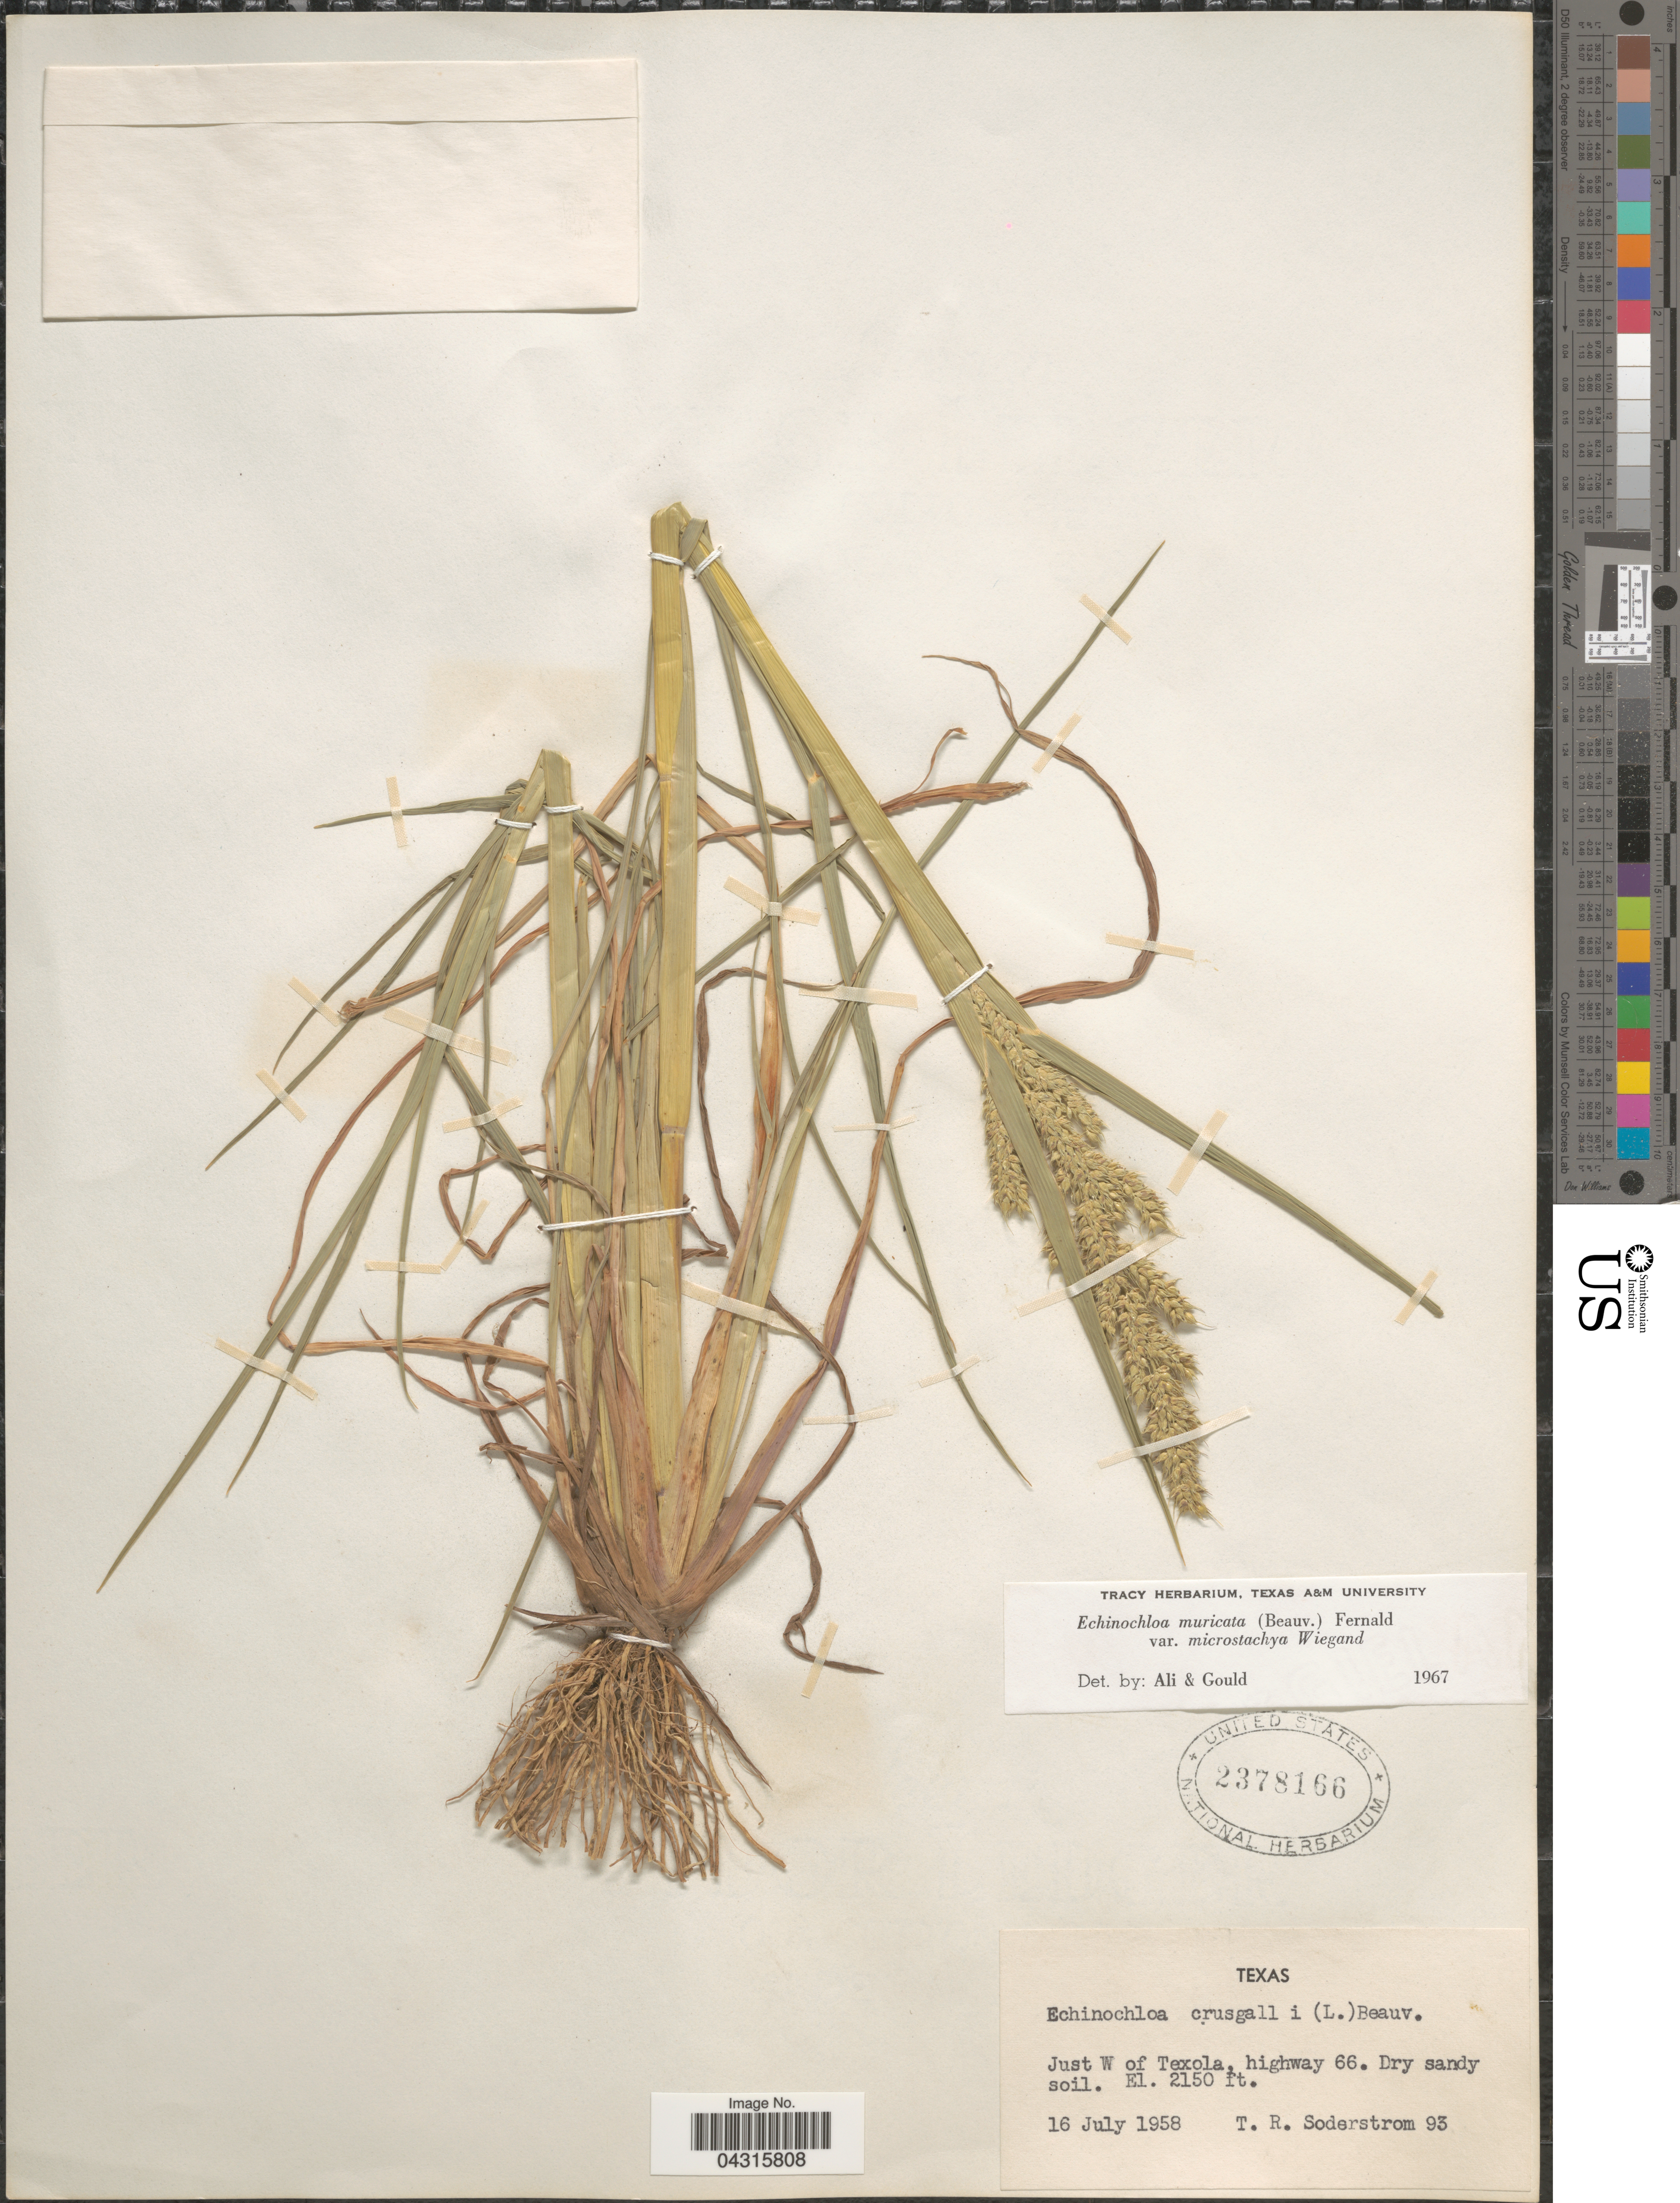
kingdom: Plantae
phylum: Tracheophyta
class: Liliopsida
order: Poales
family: Poaceae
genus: Echinochloa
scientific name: Echinochloa muricata var. microstachya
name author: Wiegand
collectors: T. R. Soderstrom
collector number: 93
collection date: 1958-07-16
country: United States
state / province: Texas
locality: Just W of Texola, highway 66. Dry sandy soil.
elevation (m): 655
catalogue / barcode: US 2378166